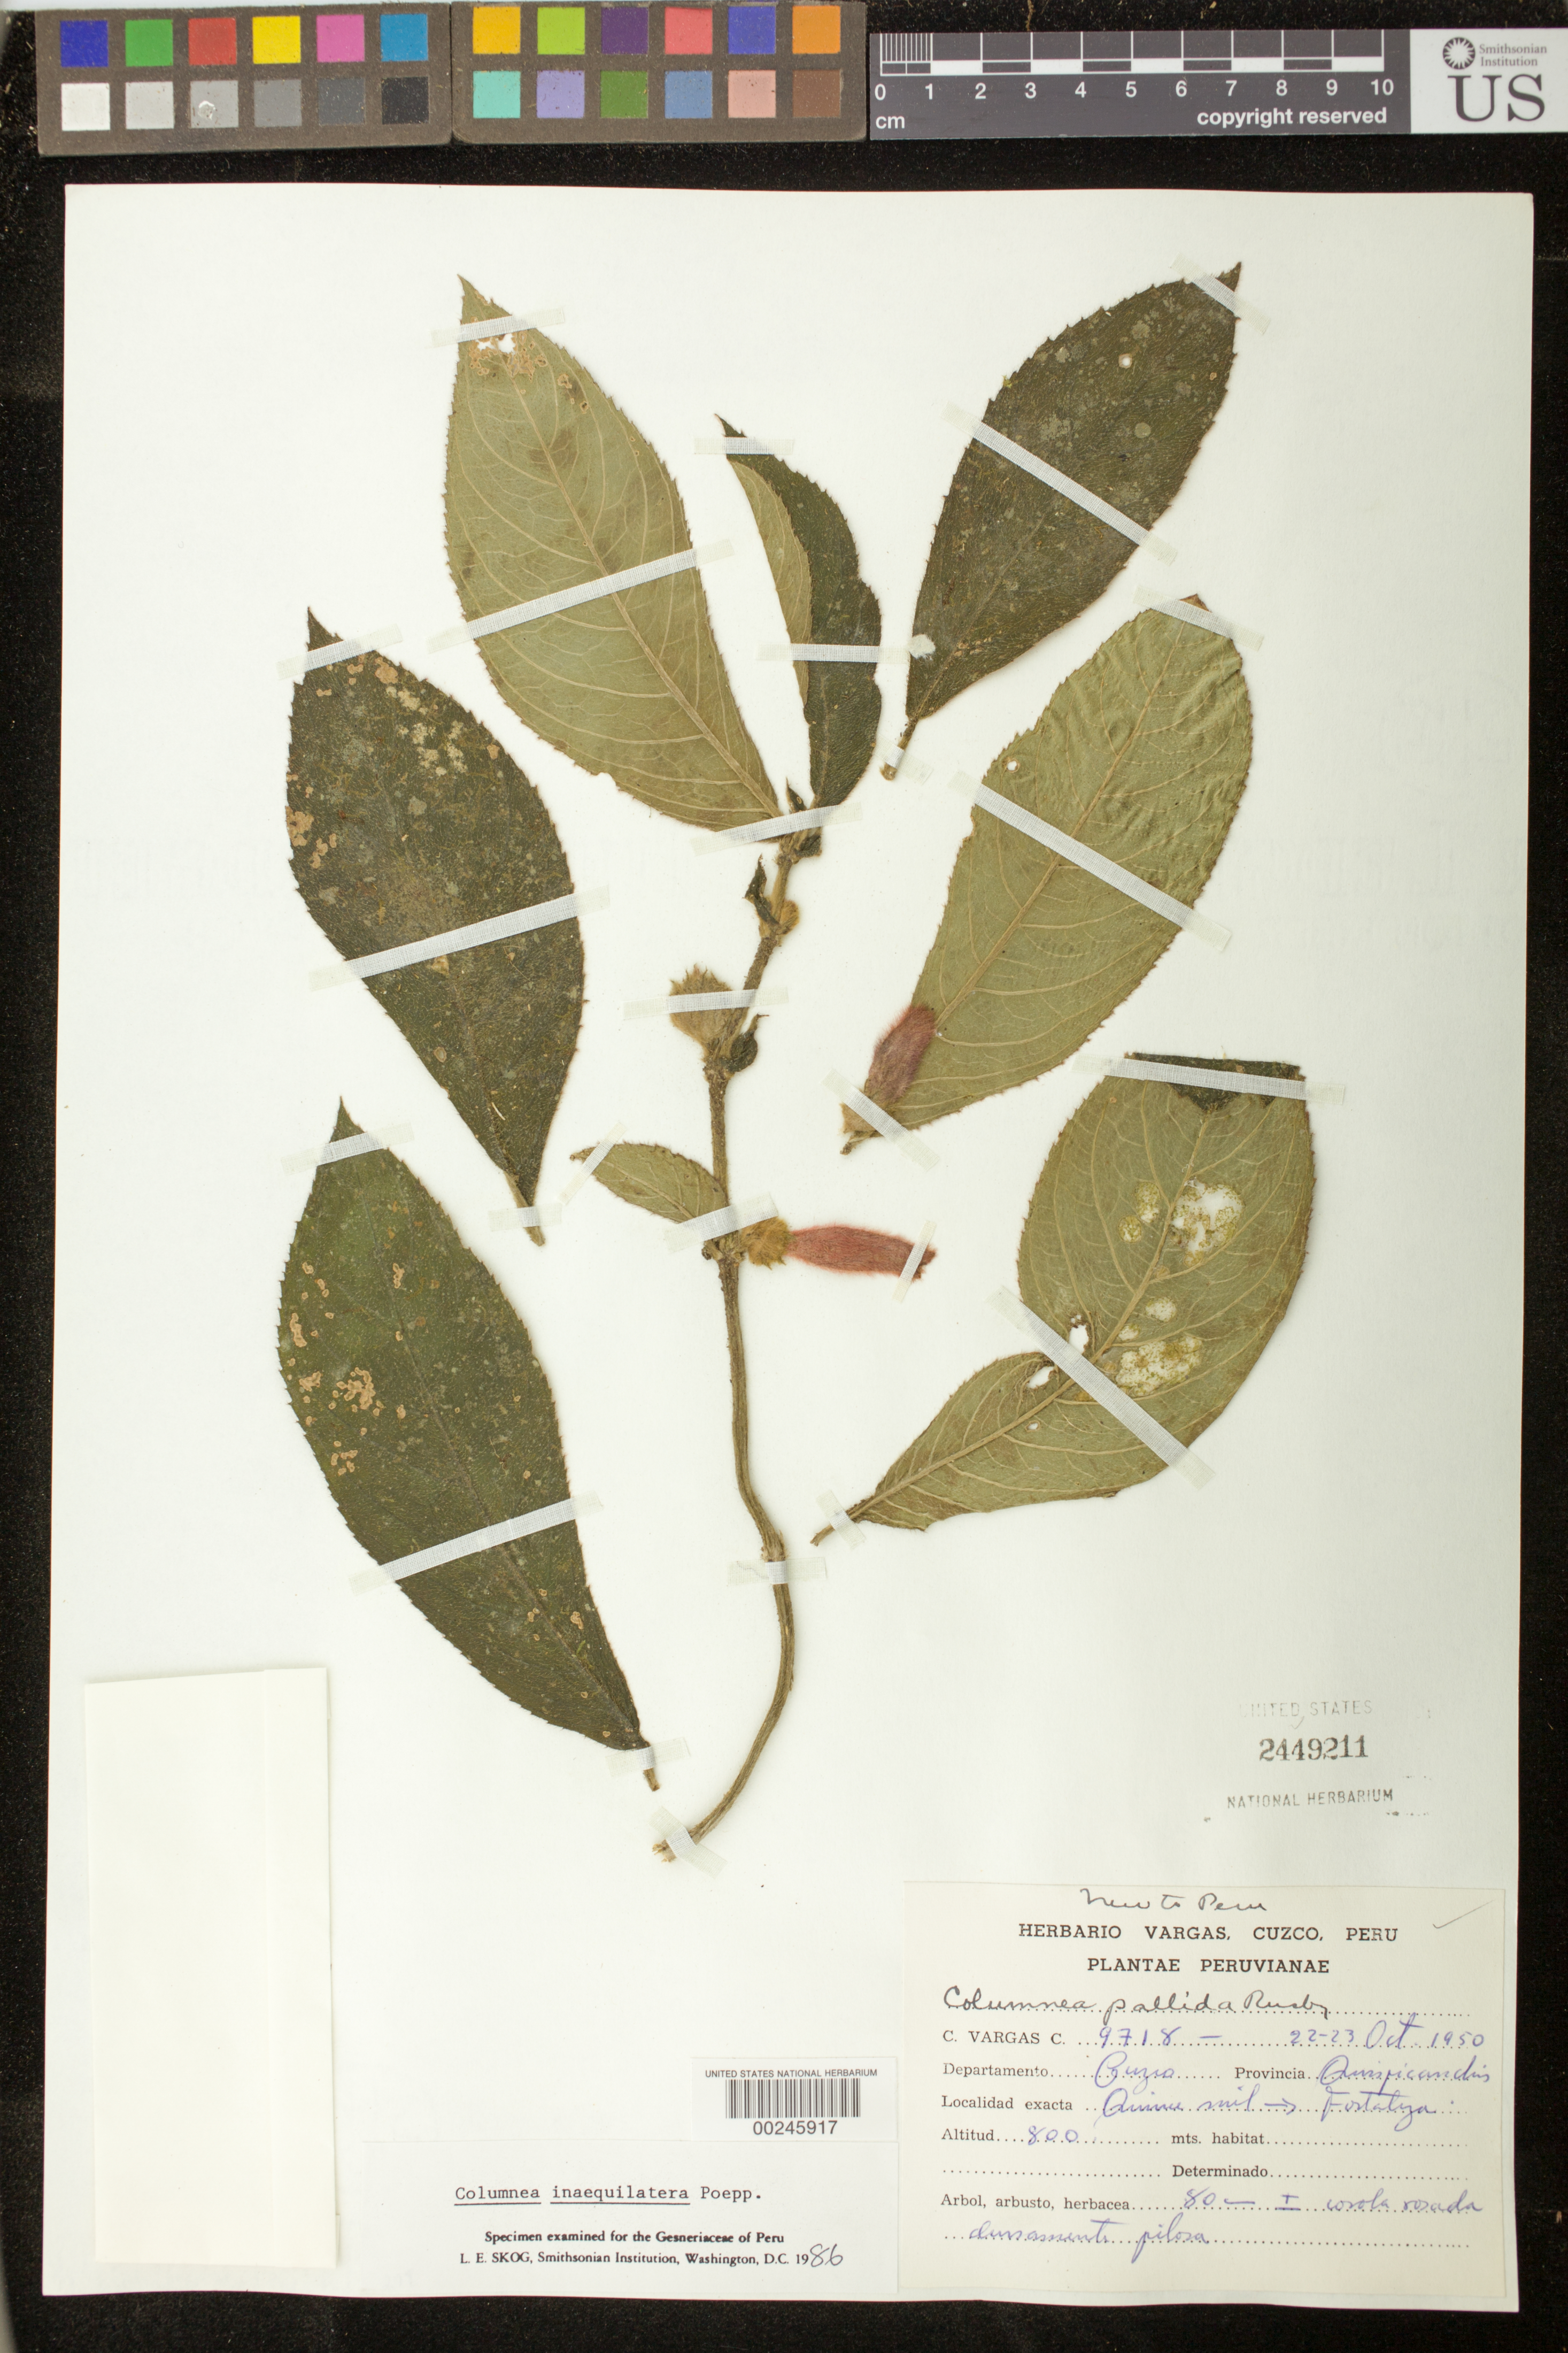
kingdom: Plantae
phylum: Tracheophyta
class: Magnoliopsida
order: Lamiales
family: Gesneriaceae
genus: Columnea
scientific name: Columnea inaequilatera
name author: Poepp.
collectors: C. Vargas C.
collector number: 9718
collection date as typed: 22-23 Oct 1950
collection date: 1950-10-22/1950-10-23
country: Peru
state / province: Cusco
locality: Quispicanchis, Quincemil -- Fortaliza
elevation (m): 800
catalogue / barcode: US 2449211